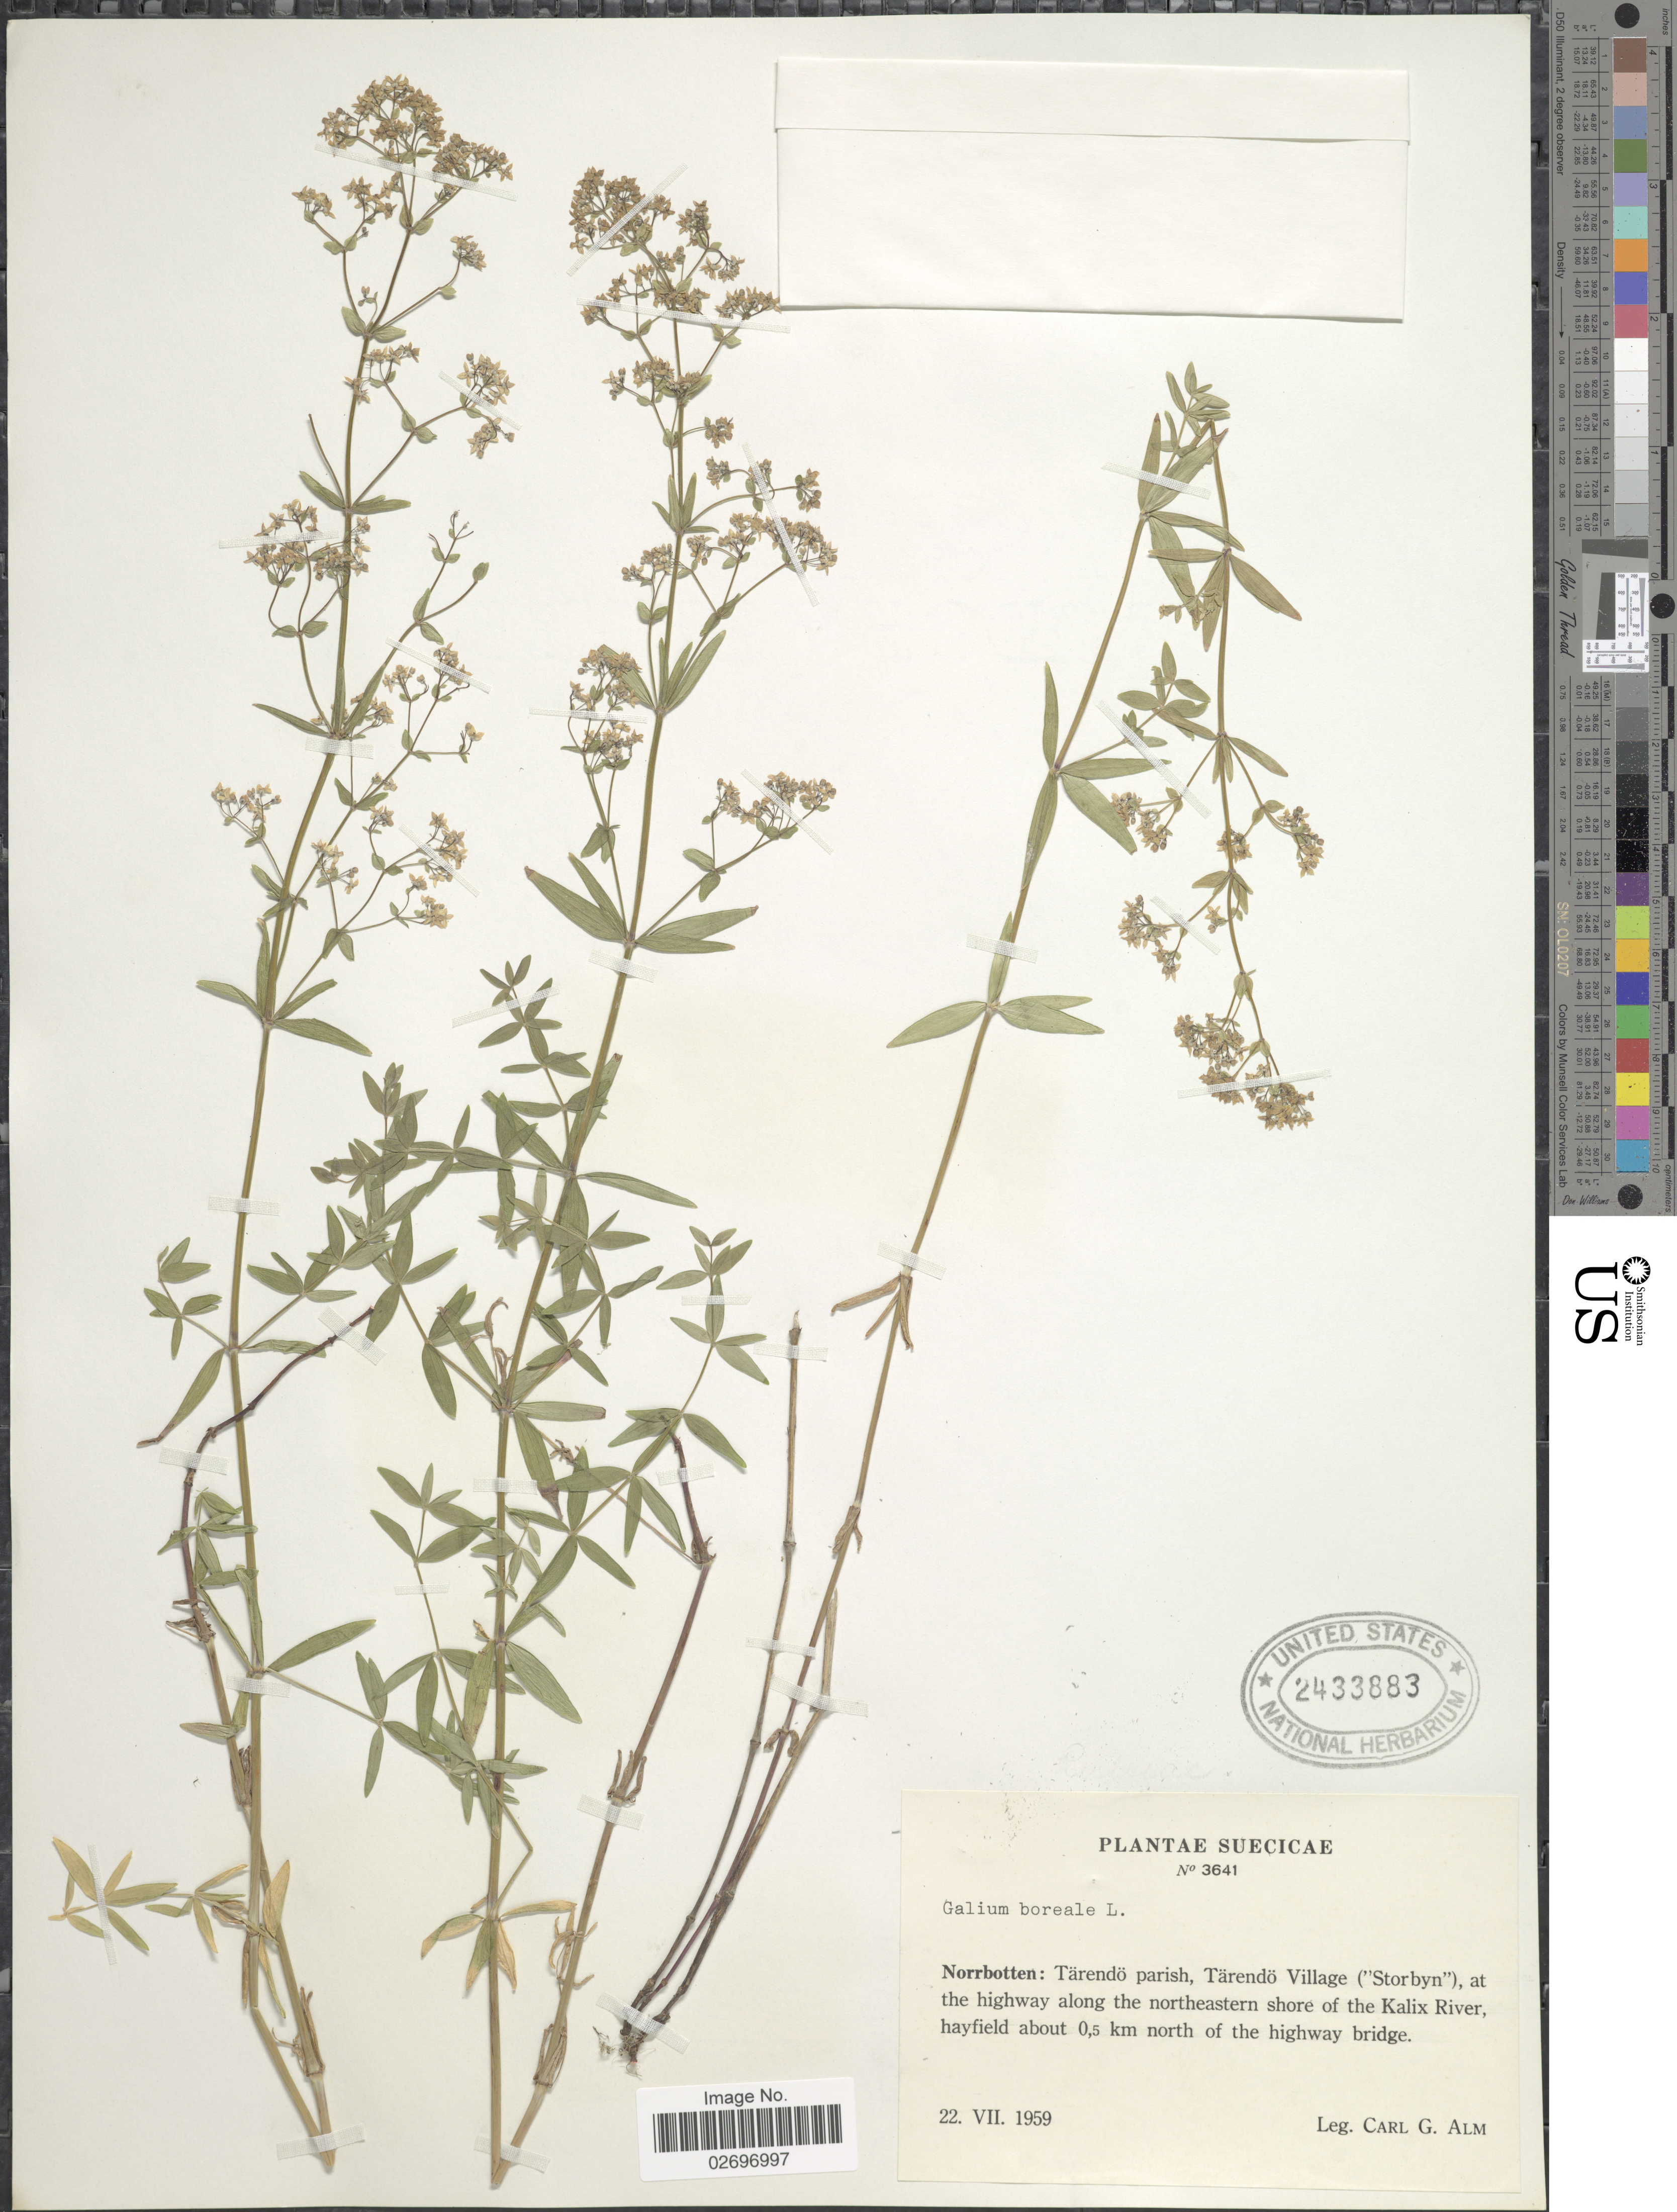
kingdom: Plantae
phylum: Tracheophyta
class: Magnoliopsida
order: Gentianales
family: Rubiaceae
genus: Galium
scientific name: Galium boreale L.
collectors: C. G. Alm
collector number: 3641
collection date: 1959-07-22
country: Sweden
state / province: Norrbotten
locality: Norbotten: Tarendo parish, Tasrendo Village ("Sotrbyn"), at the highway along the northeastern shore of the Kalix river, hayfield about 0,5 km north of the highway bridge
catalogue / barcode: US 2433883